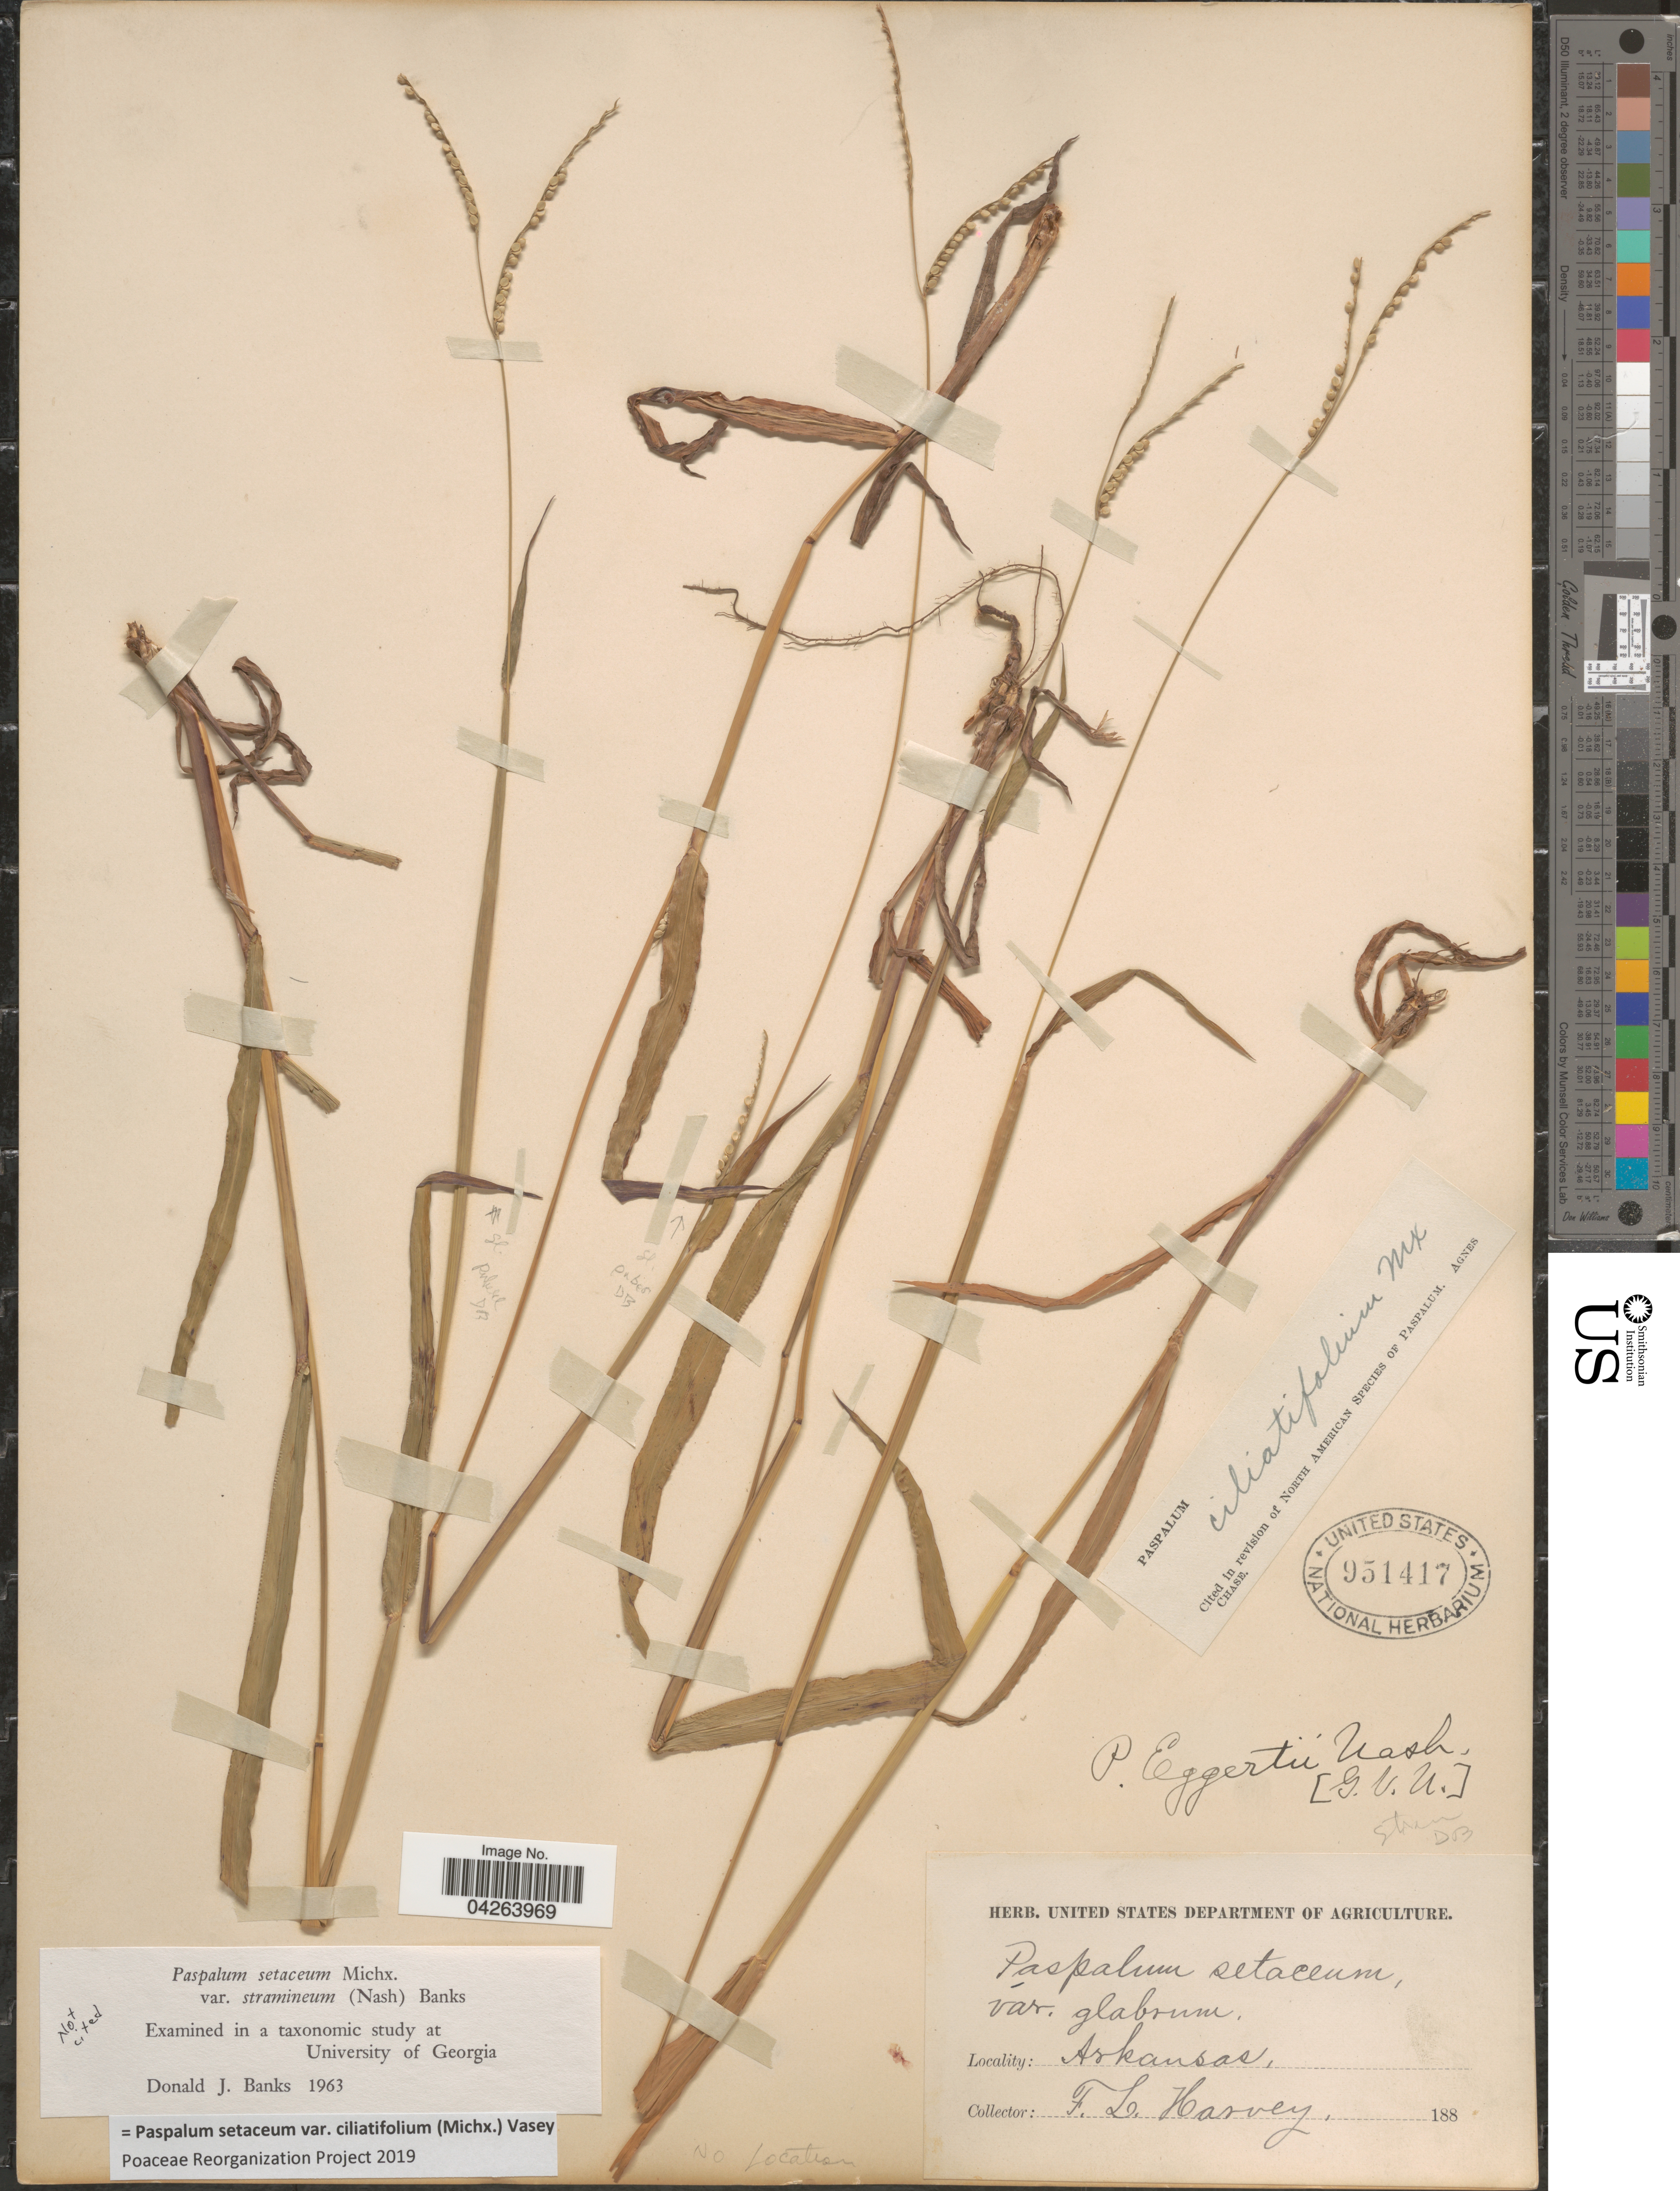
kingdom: Plantae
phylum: Tracheophyta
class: Liliopsida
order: Poales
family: Poaceae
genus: Paspalum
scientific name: Paspalum setaceum var. ciliatifolium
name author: (Michx.) Vasey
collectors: F. L. Harvey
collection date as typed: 188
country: United States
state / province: Arkansas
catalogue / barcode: US 951417